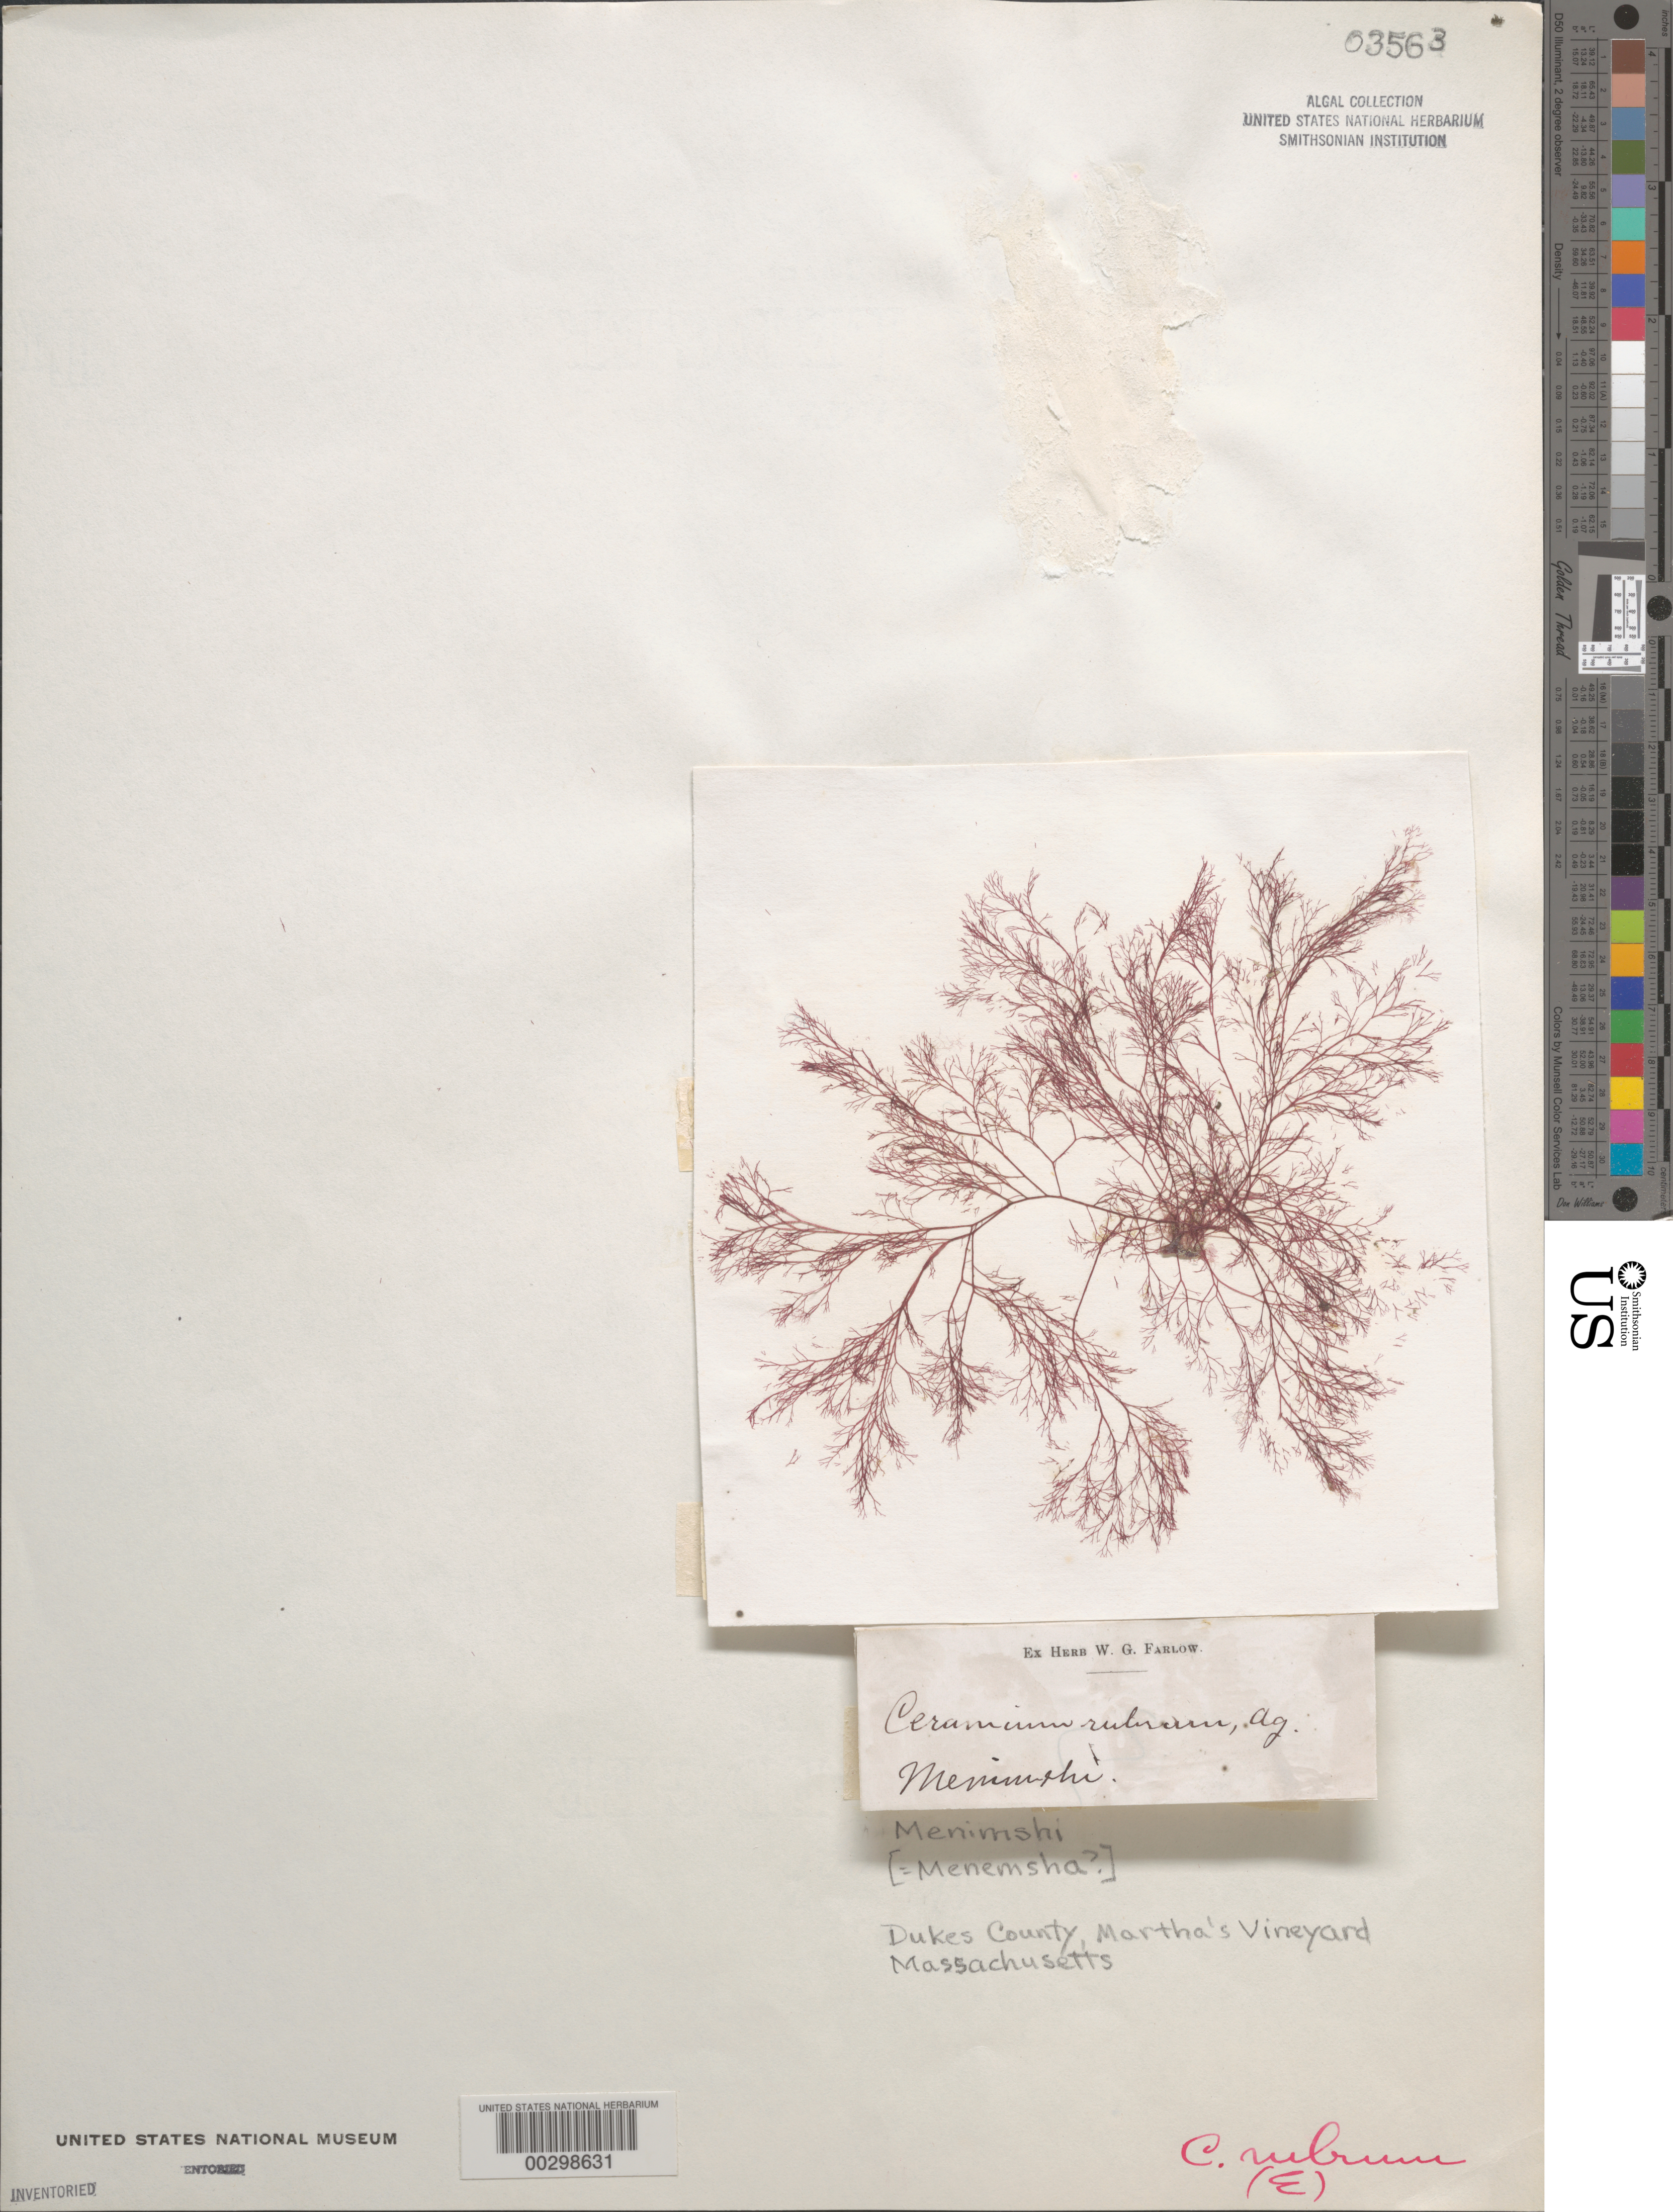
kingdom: Plantae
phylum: Rhodophyta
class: Florideophyceae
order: Ceramiales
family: Ceramiaceae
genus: Ceramium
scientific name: Ceramium rubrum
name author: C. Agardh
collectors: W. Farlow (Herbarium)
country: United States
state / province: Massachusetts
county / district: Dukes County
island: Martha's Vineyard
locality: Menimshi [=Menemsha?]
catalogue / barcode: US 3563